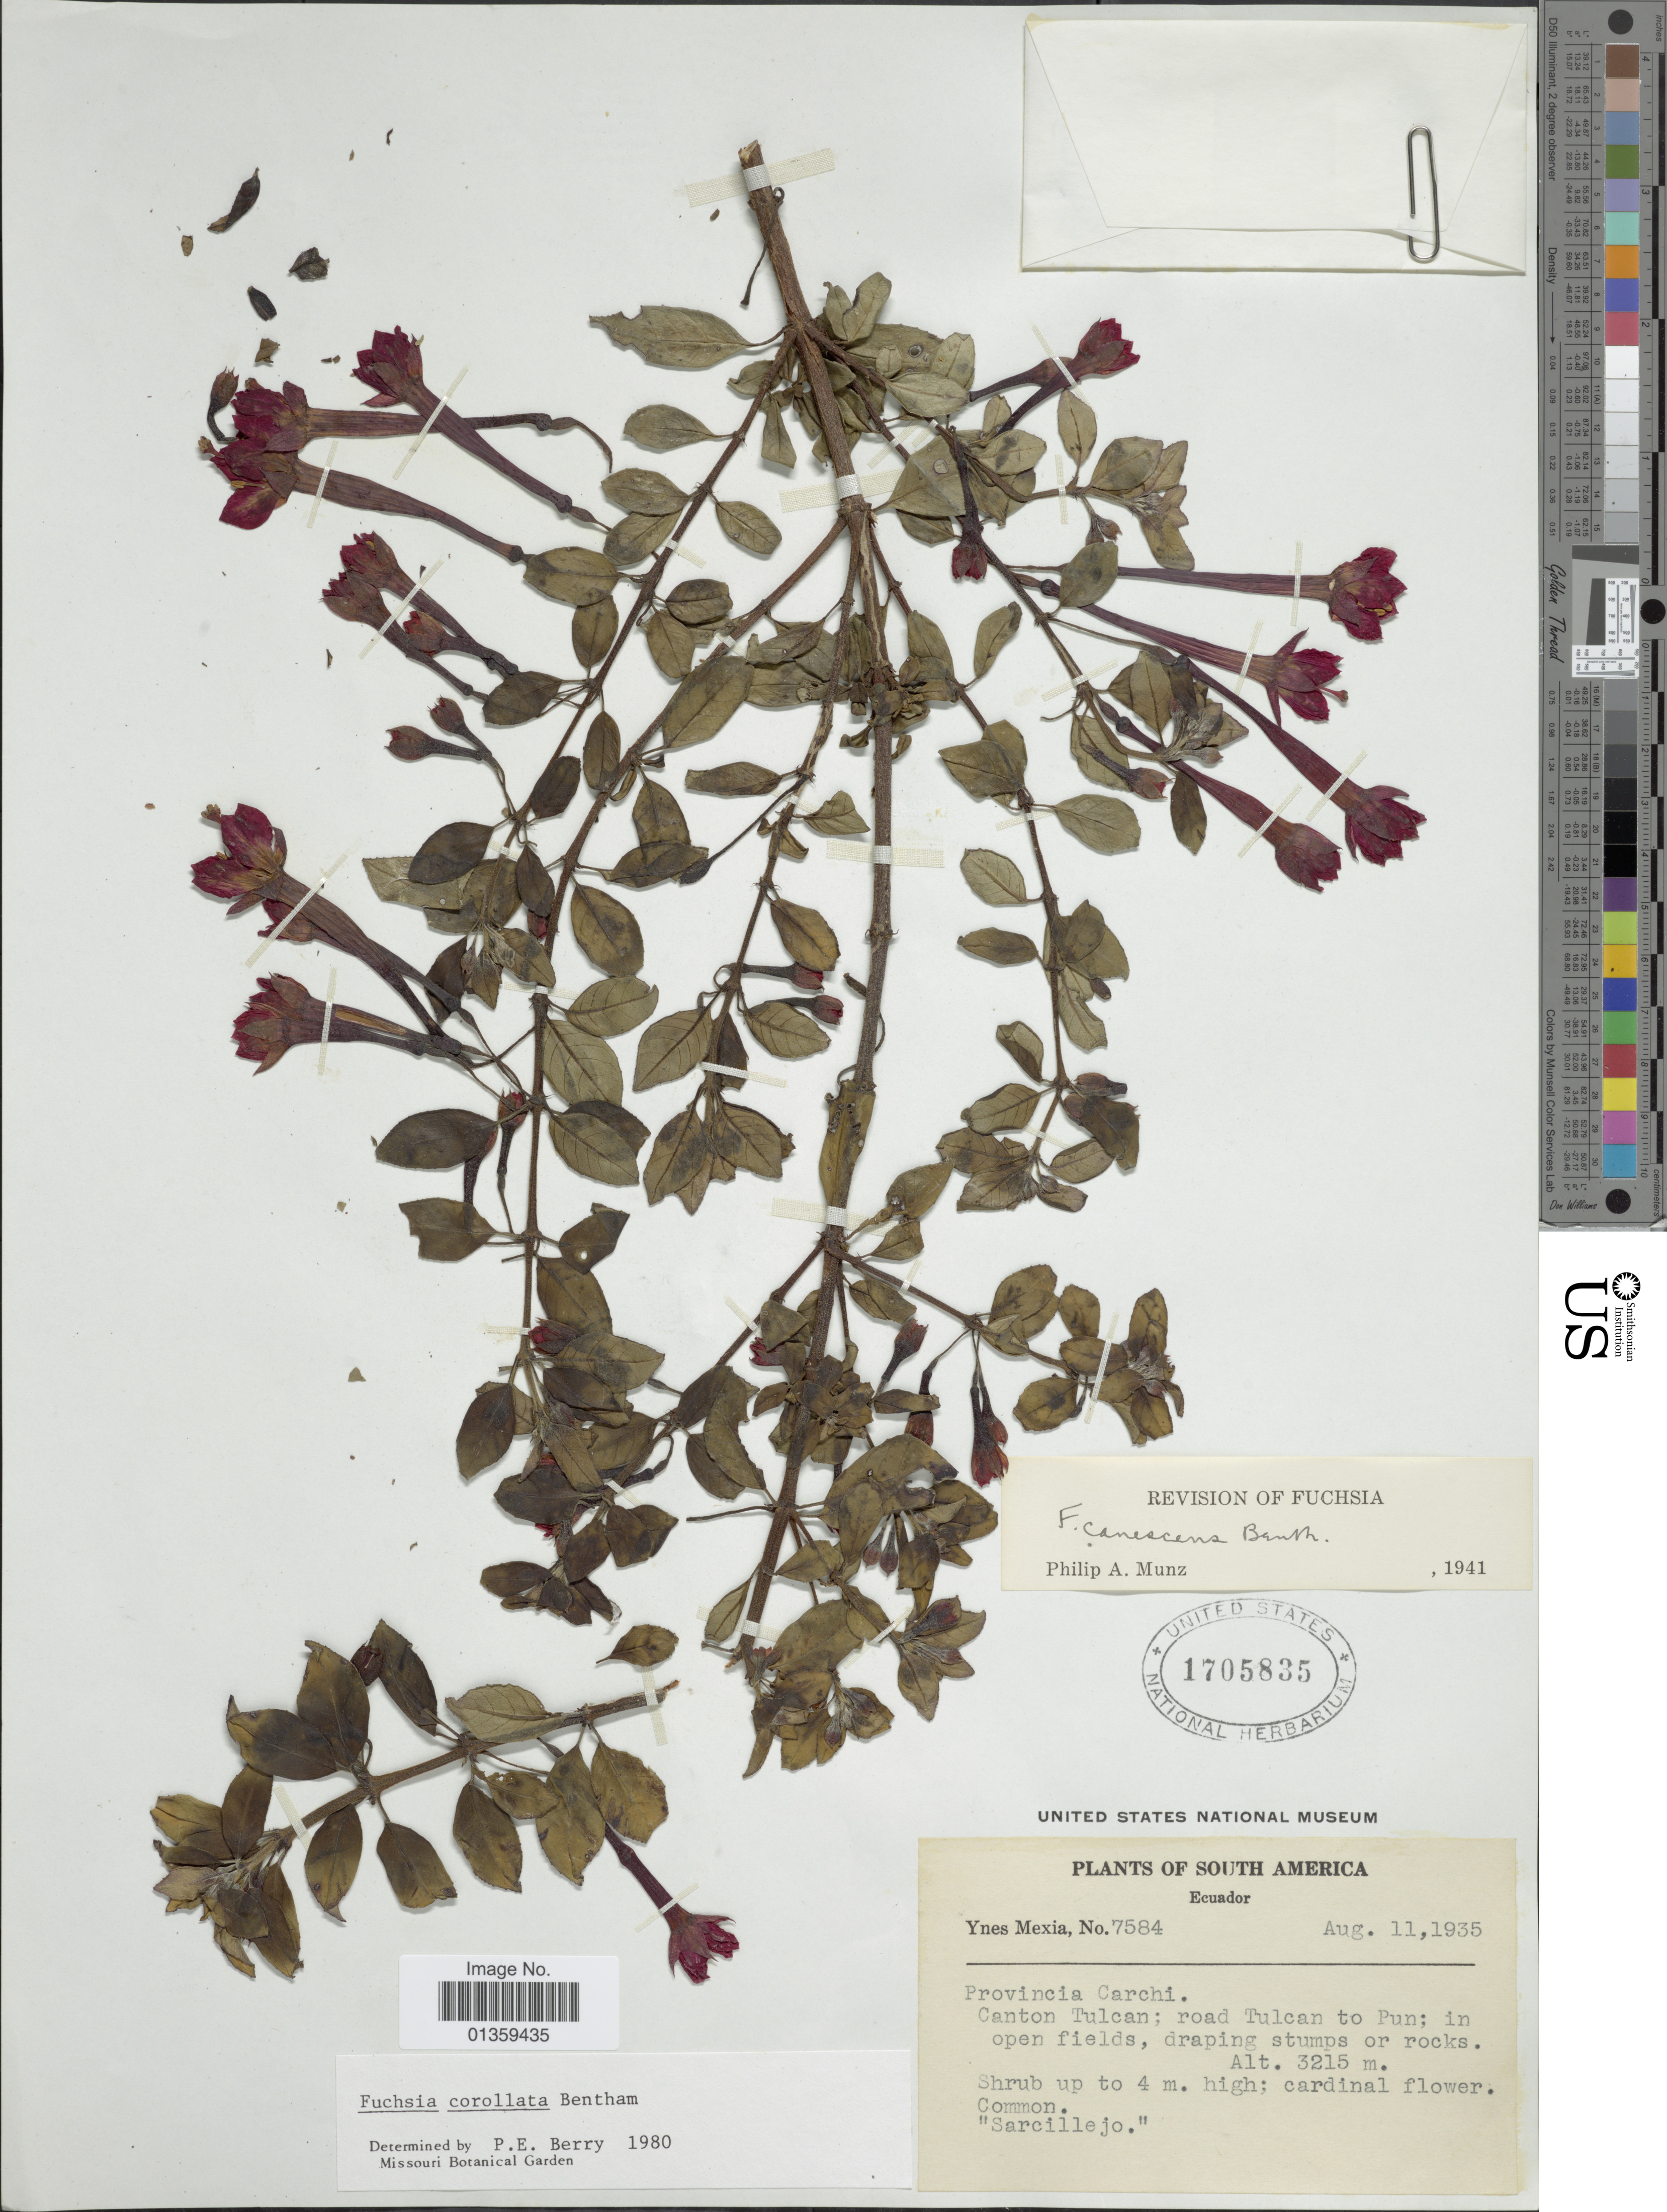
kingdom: Plantae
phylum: Tracheophyta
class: Magnoliopsida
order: Myrtales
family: Onagraceae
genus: Fuchsia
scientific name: Fuchsia corollata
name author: Benth.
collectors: Y. Mexia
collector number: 7584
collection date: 1935-08-11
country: Ecuador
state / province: Carchi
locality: Canton Tulcan; road Tulcan to Pun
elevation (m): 3215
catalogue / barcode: US 1705835